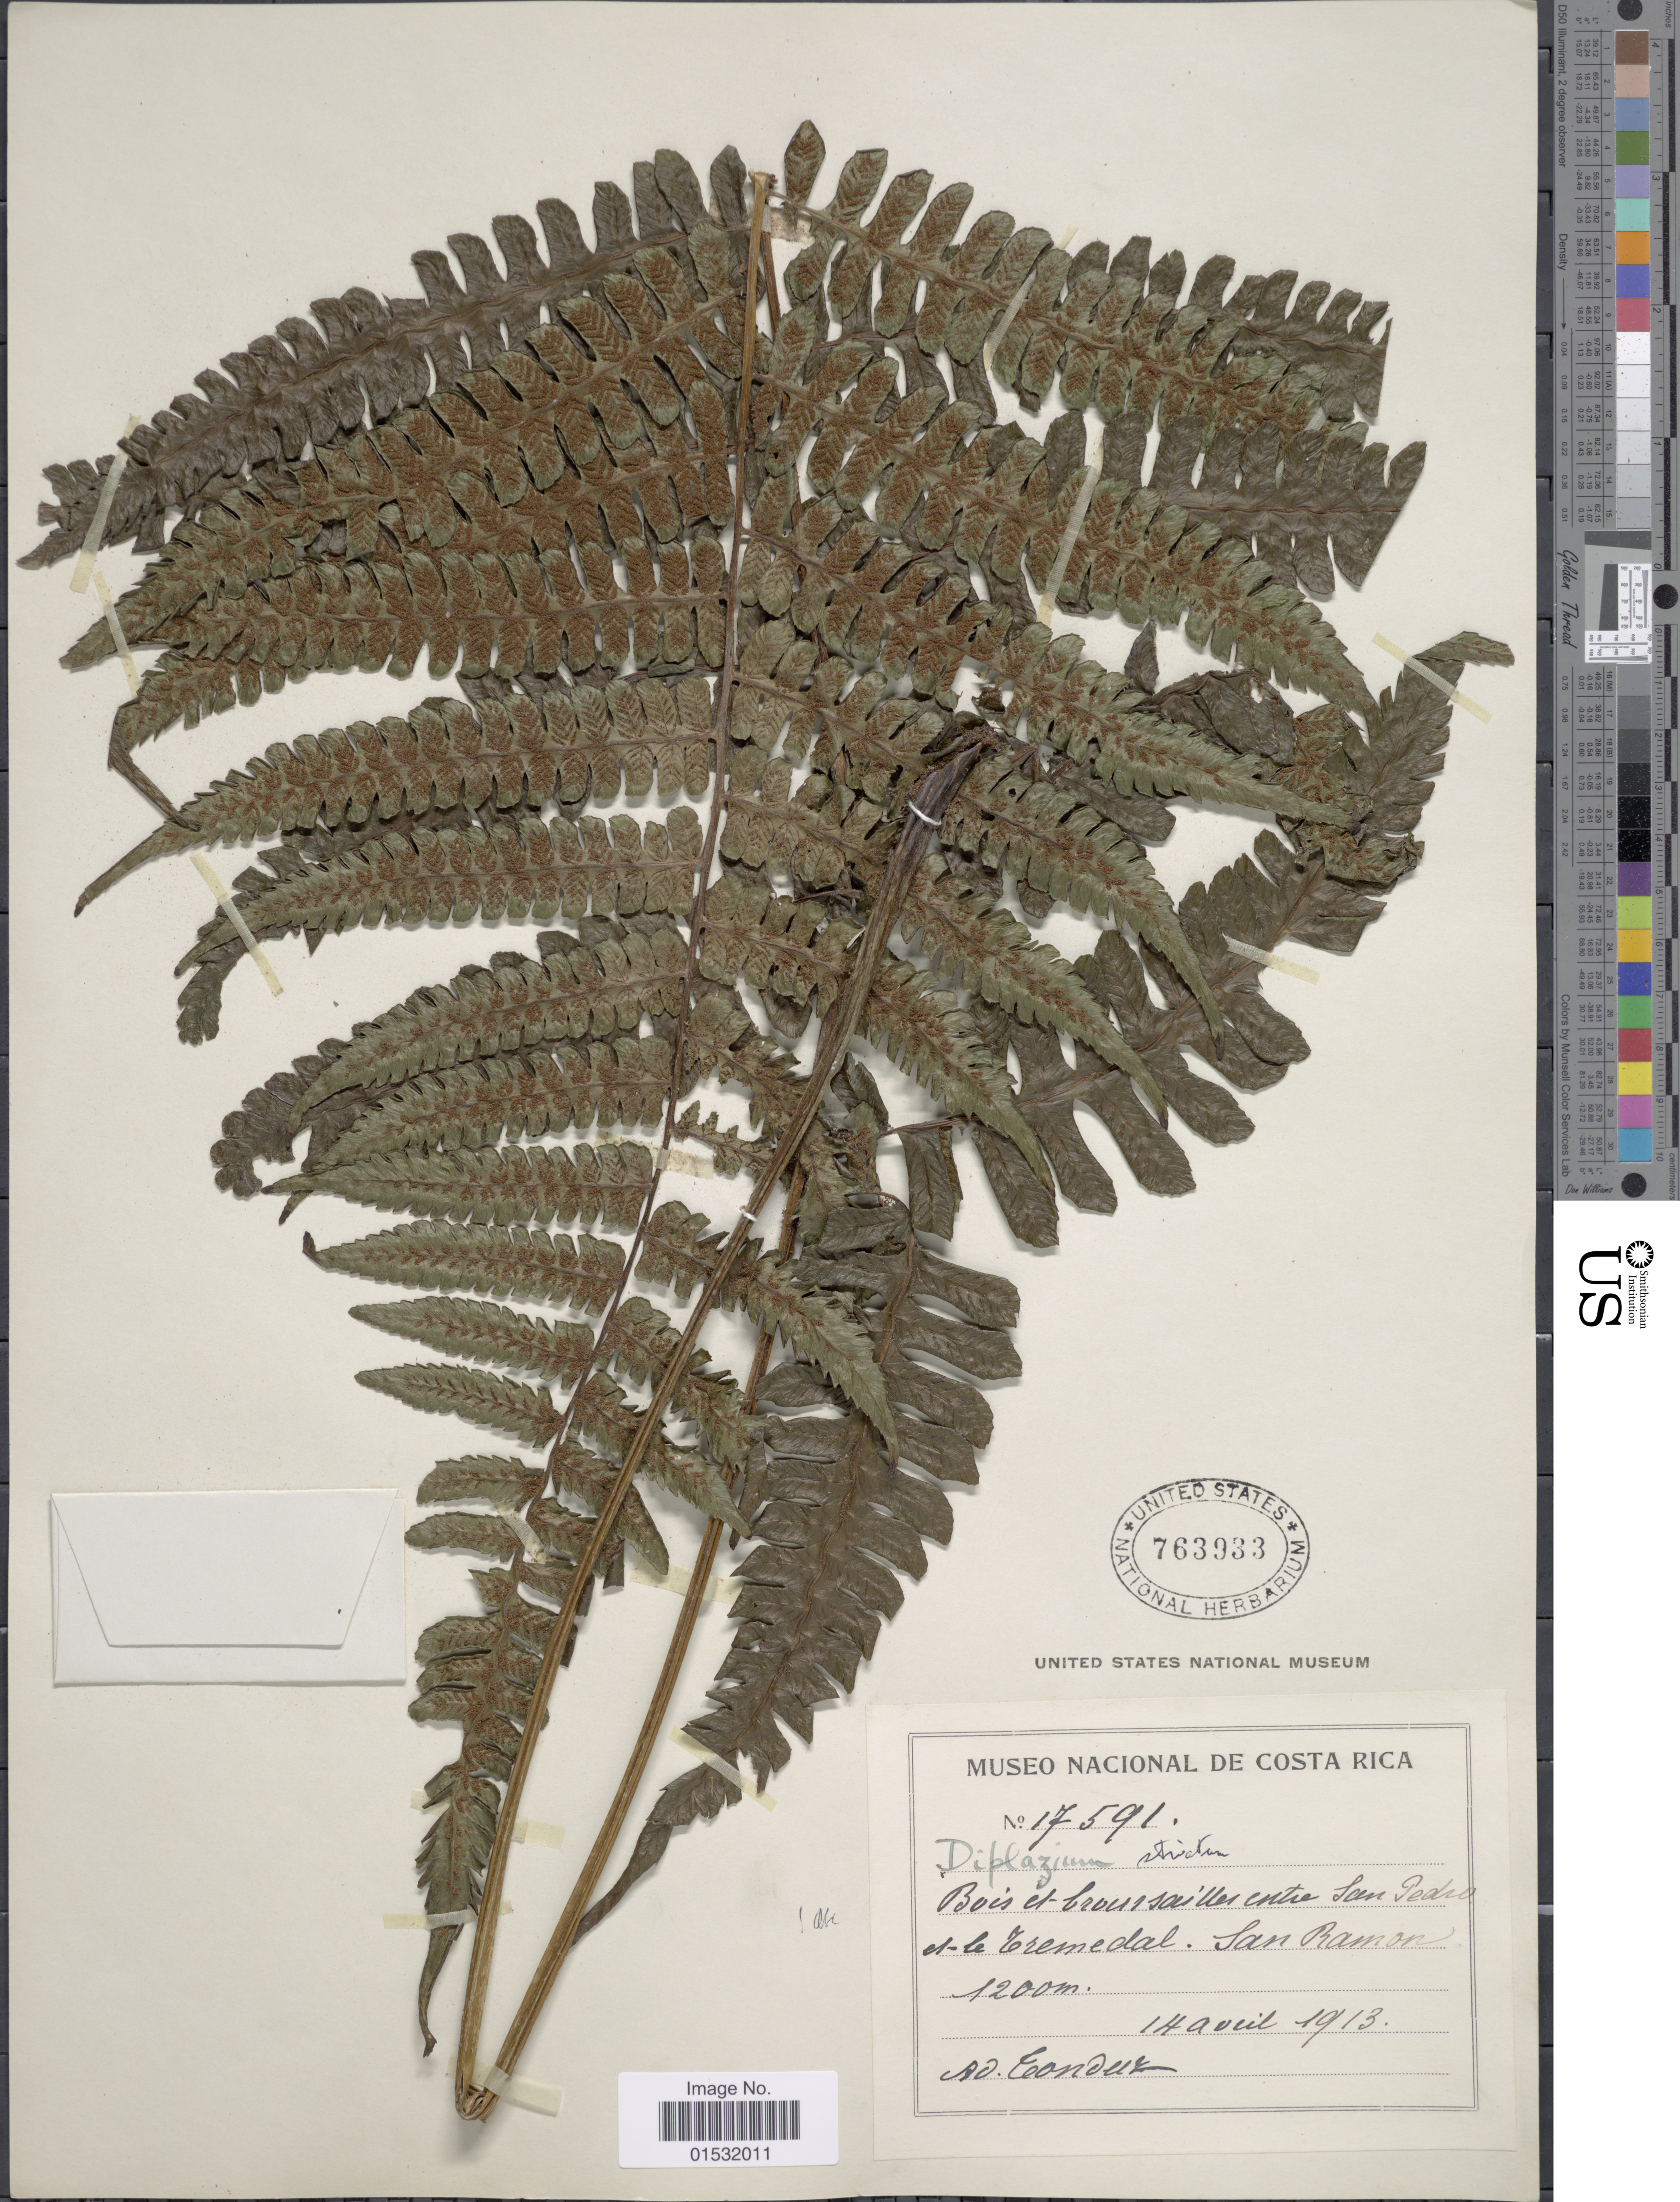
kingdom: Plantae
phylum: Tracheophyta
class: Polypodiopsida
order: Polypodiales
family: Athyriaceae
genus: Diplazium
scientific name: Diplazium striatum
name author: (L.) C. Presl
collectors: A. Tonduz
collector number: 17591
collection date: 1913-04-14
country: Costa Rica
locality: Bois et broussailles entre San Pedro et le Cremedal. San Ramon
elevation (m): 1200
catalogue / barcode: US 763933